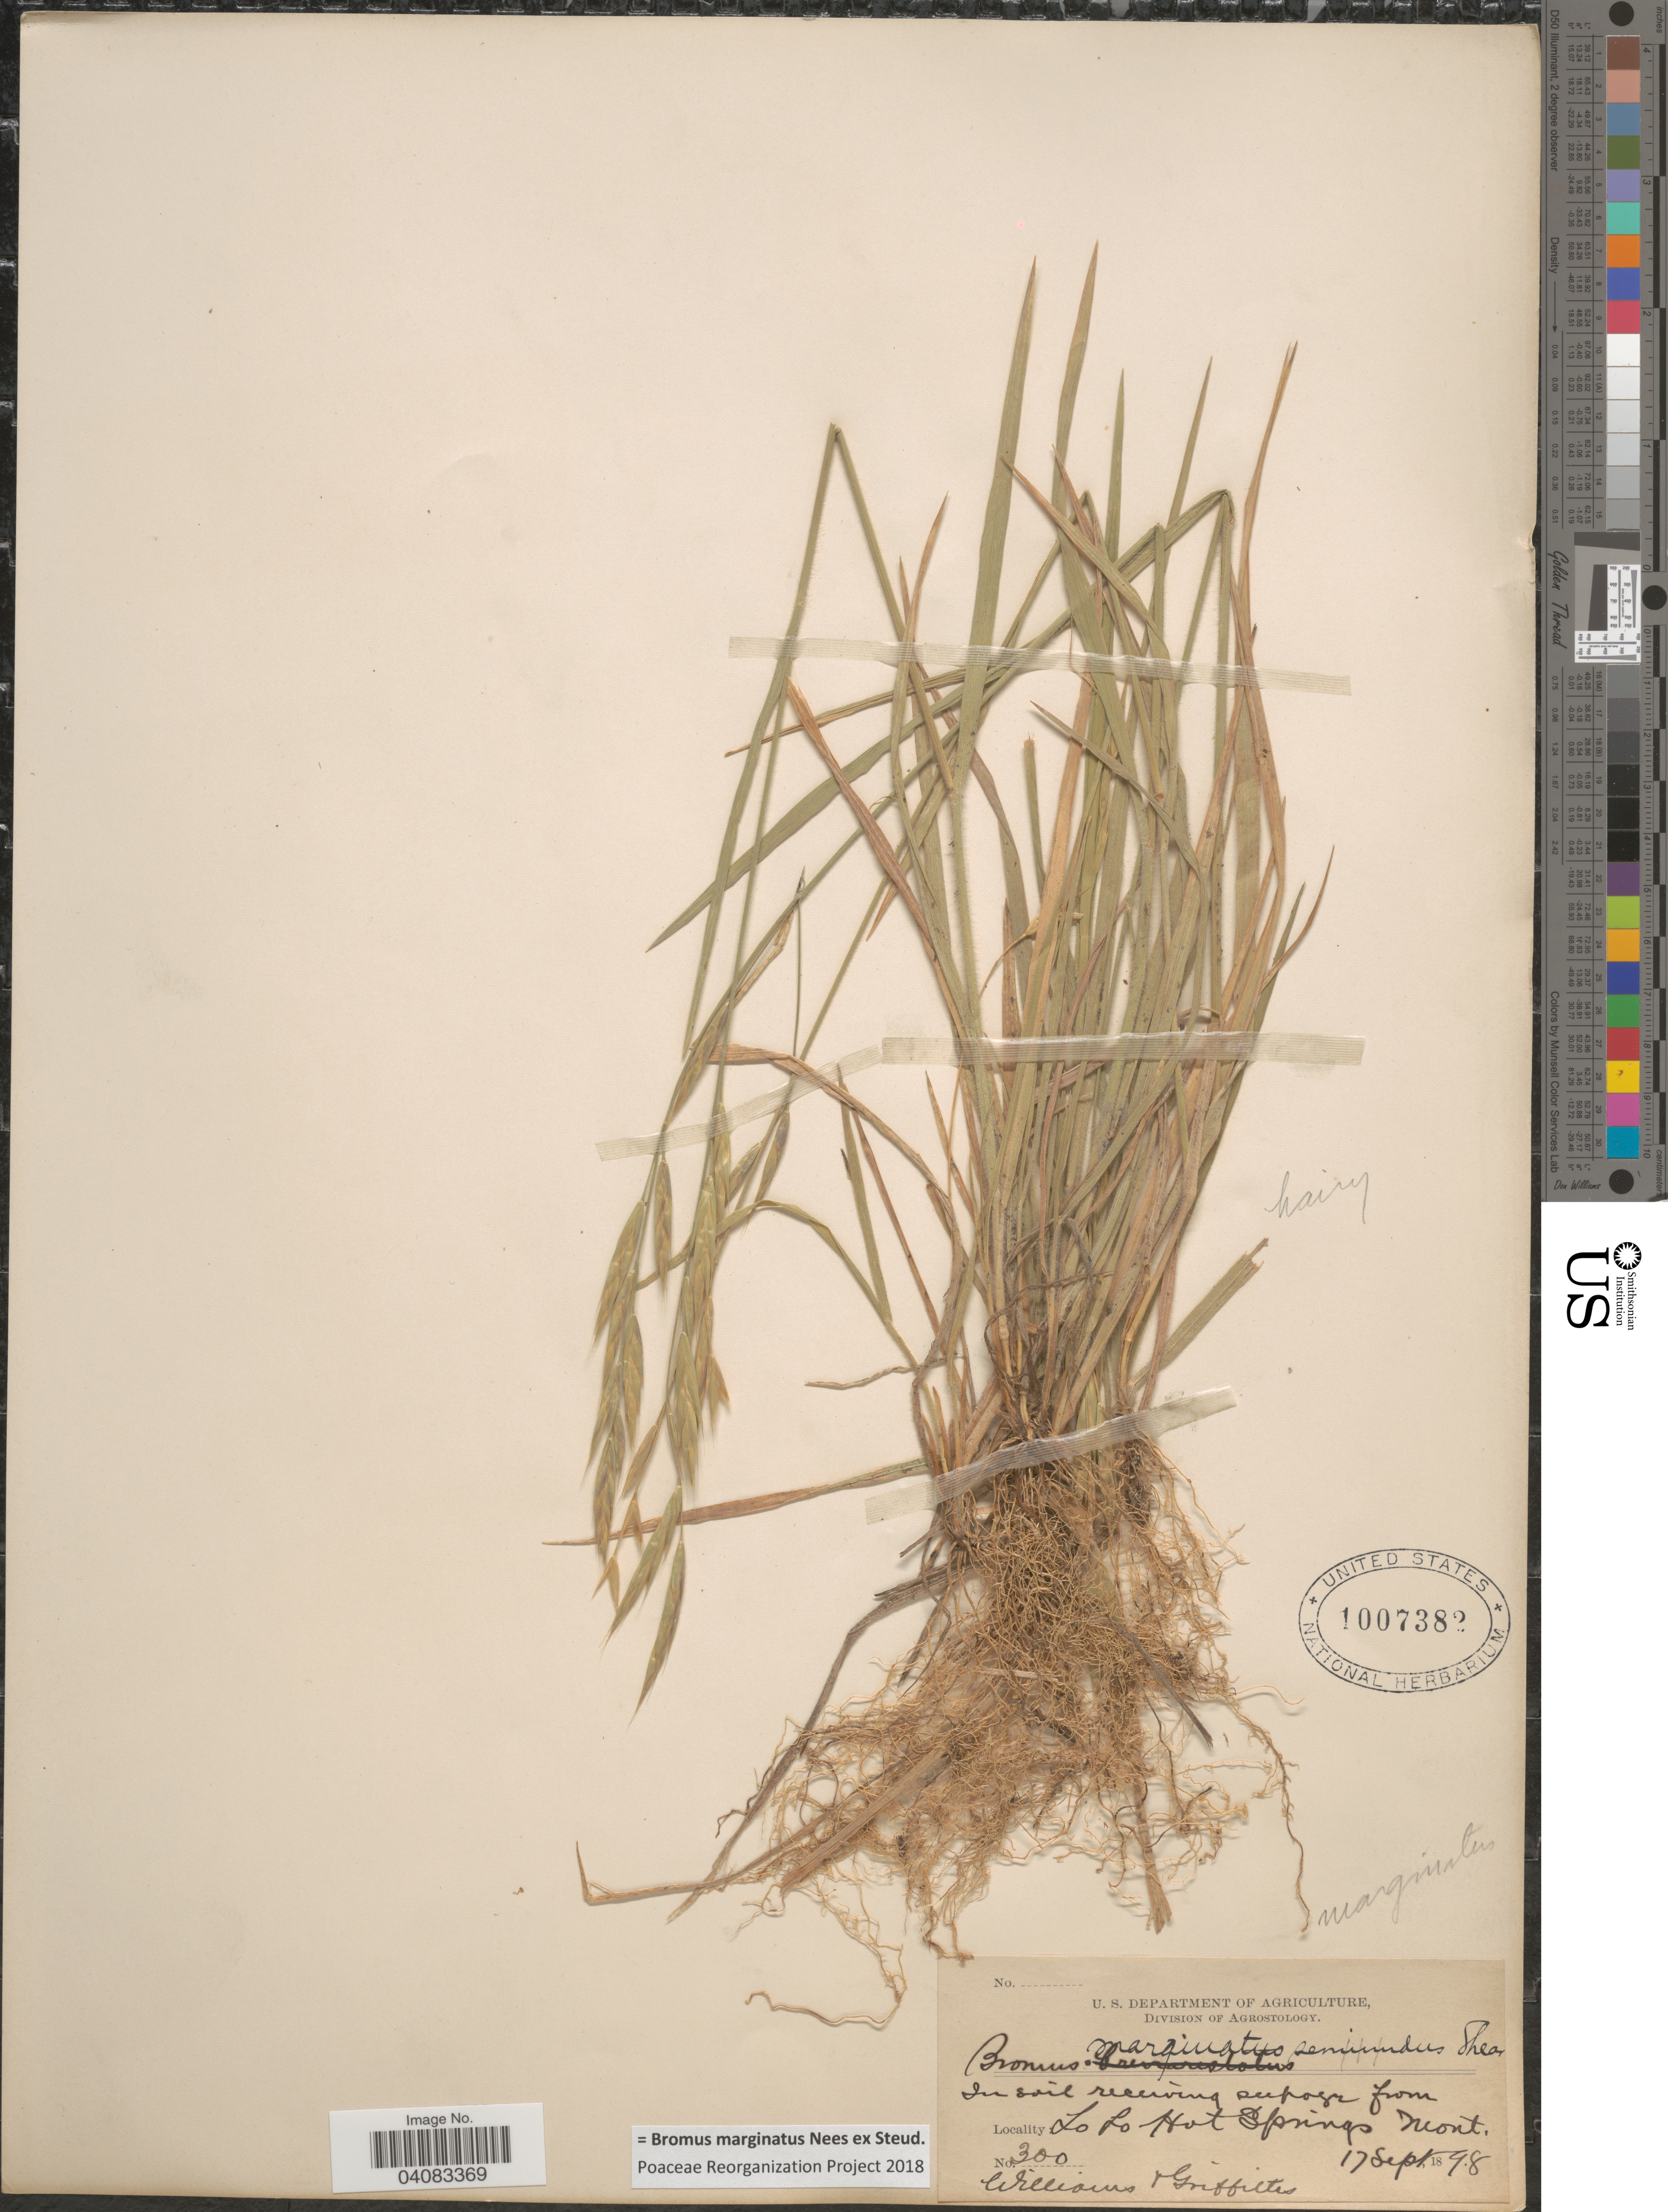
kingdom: Plantae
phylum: Tracheophyta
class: Liliopsida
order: Poales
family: Poaceae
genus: Bromus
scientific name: Bromus marginatus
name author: Nees ex Steud.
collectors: -- Williams & -- Griffiths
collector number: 300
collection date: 1898-09-17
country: United States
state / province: Montana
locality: Lo Lo Hot Springs.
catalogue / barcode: US 1007382